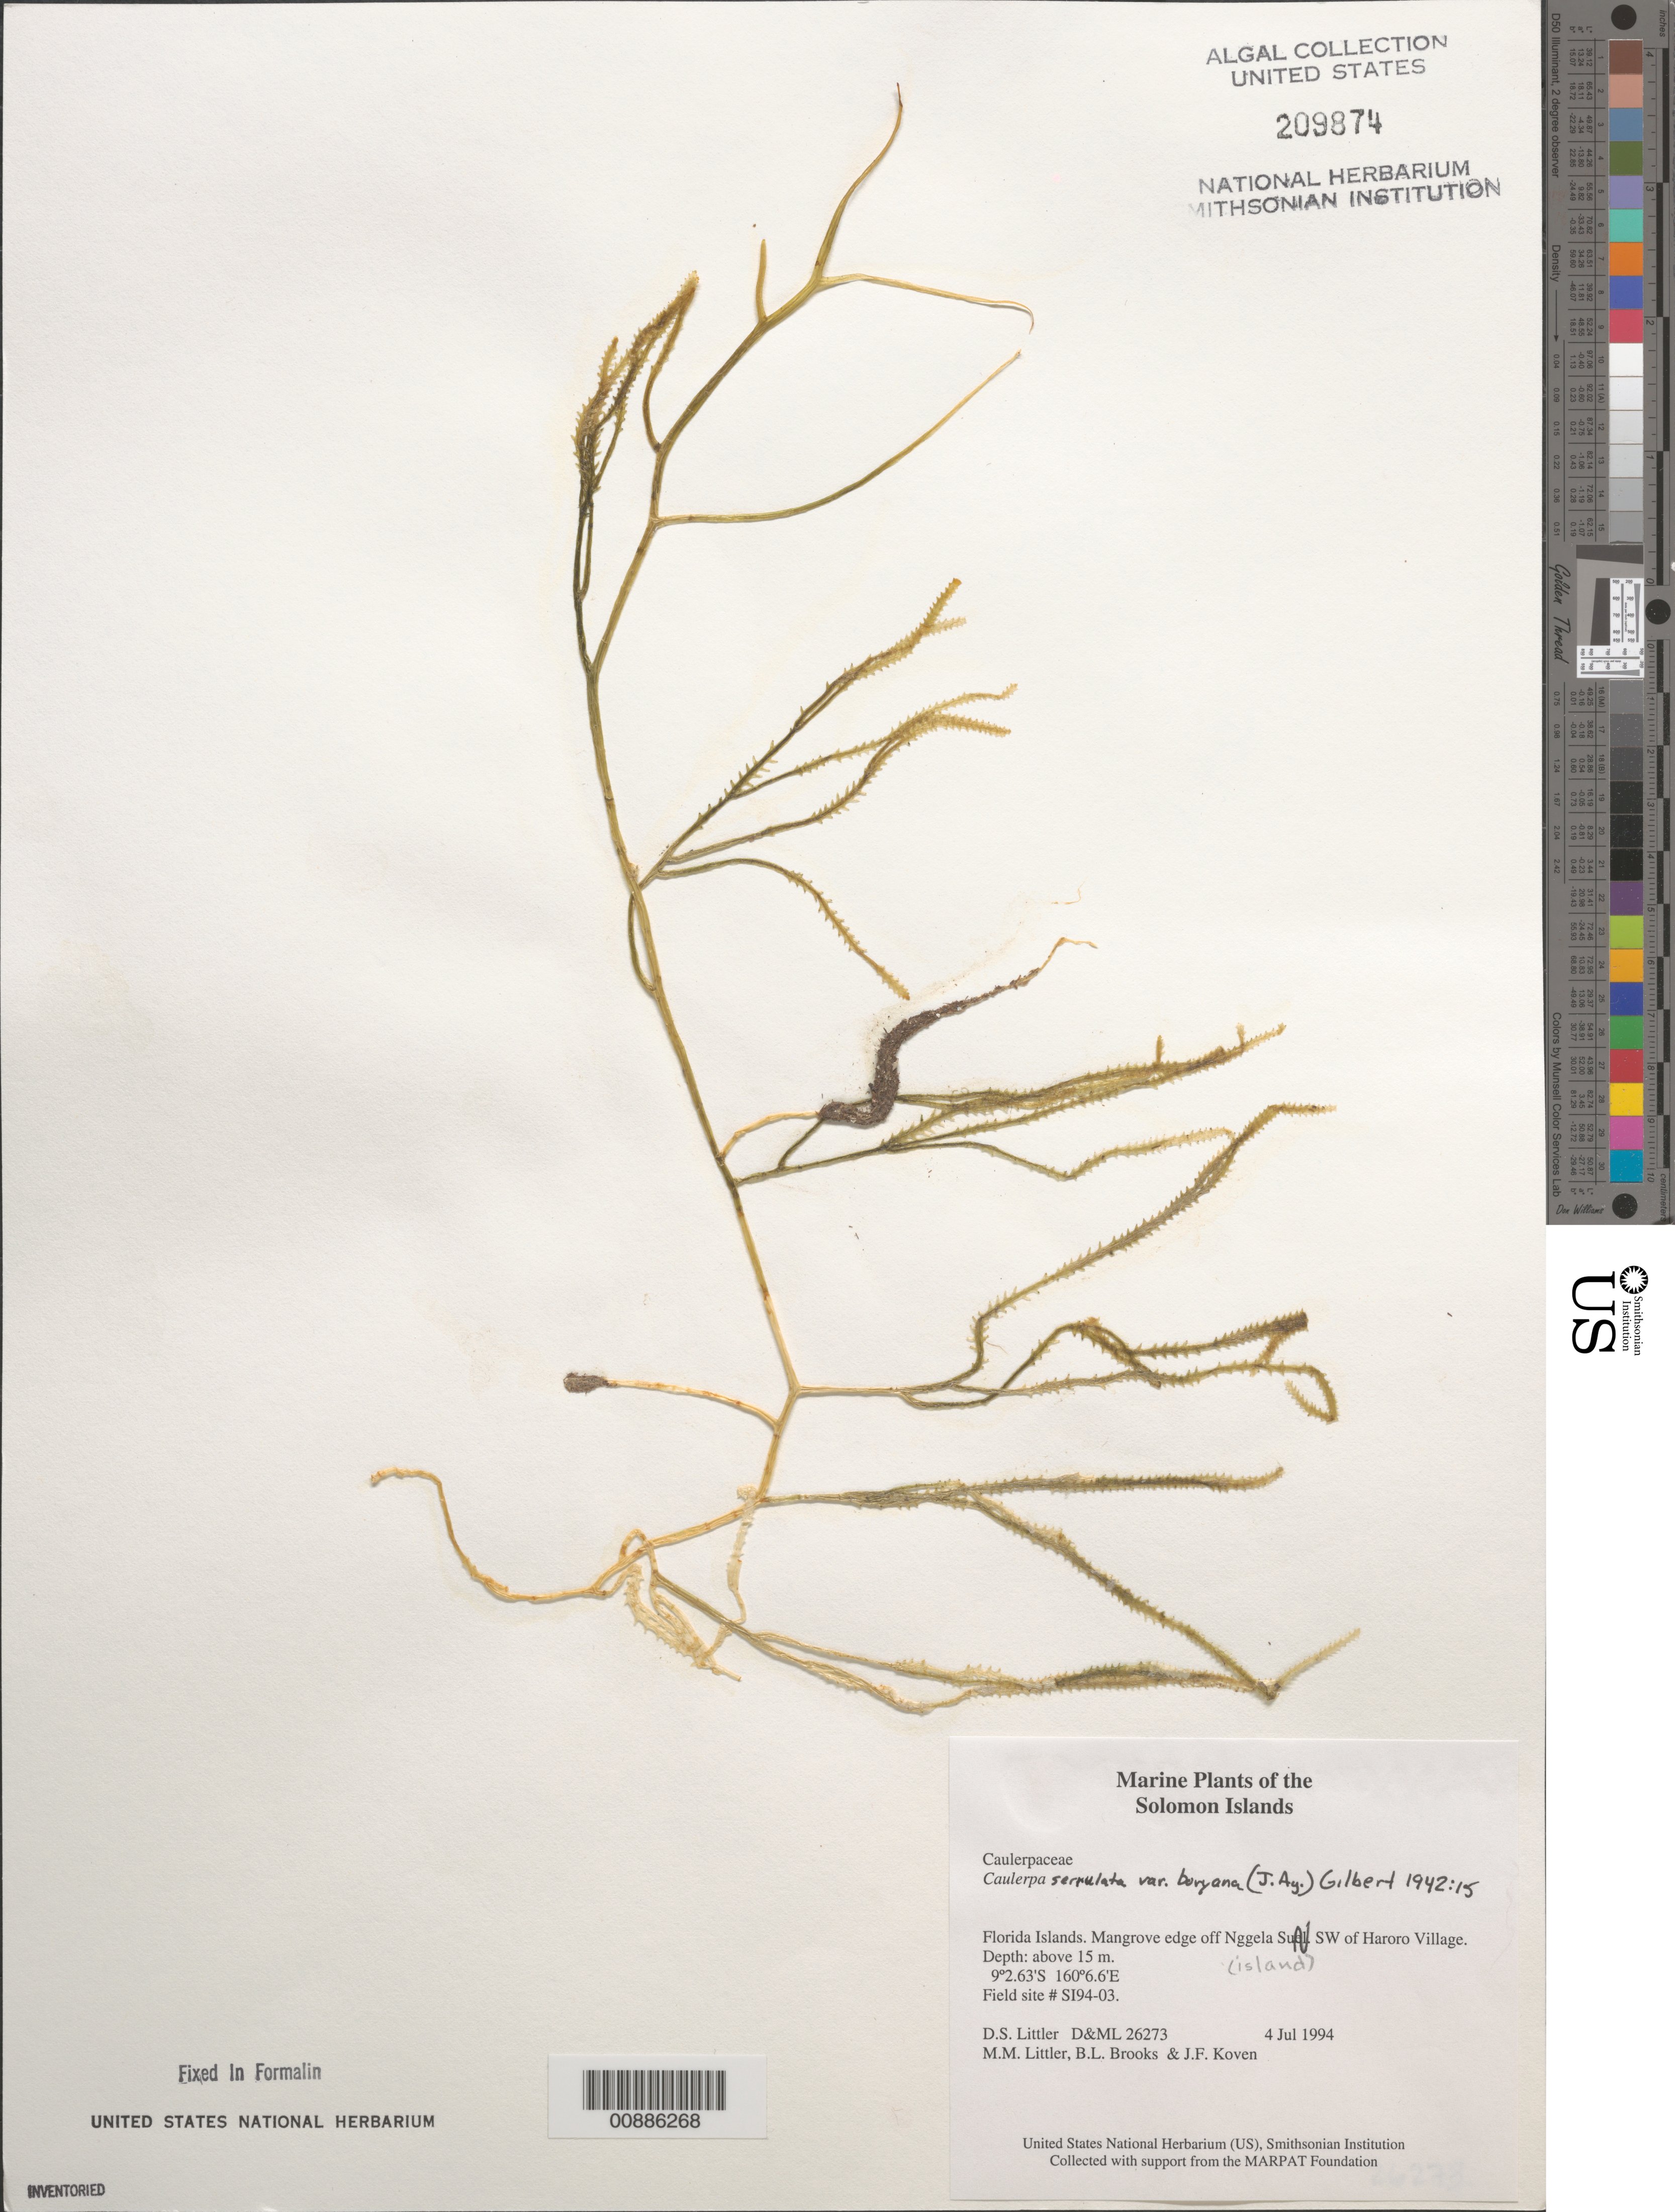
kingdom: Plantae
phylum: Chlorophyta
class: Ulvophyceae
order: Bryopsidales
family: Caulerpaceae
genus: Caulerpa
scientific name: Caulerpa serrulata var. boryana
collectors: D. S. Littler, M. M. Littler, B. Brooks & J. Koven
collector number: D&ML 26273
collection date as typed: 04 Jul 1994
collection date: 1994-07-04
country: Solomon Islands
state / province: Central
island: Nggela Sule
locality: Mangrove edge off Nggela Sule, southwest of Haroro Village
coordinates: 9 2.63'S, 160 6.6'E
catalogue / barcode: US 209874